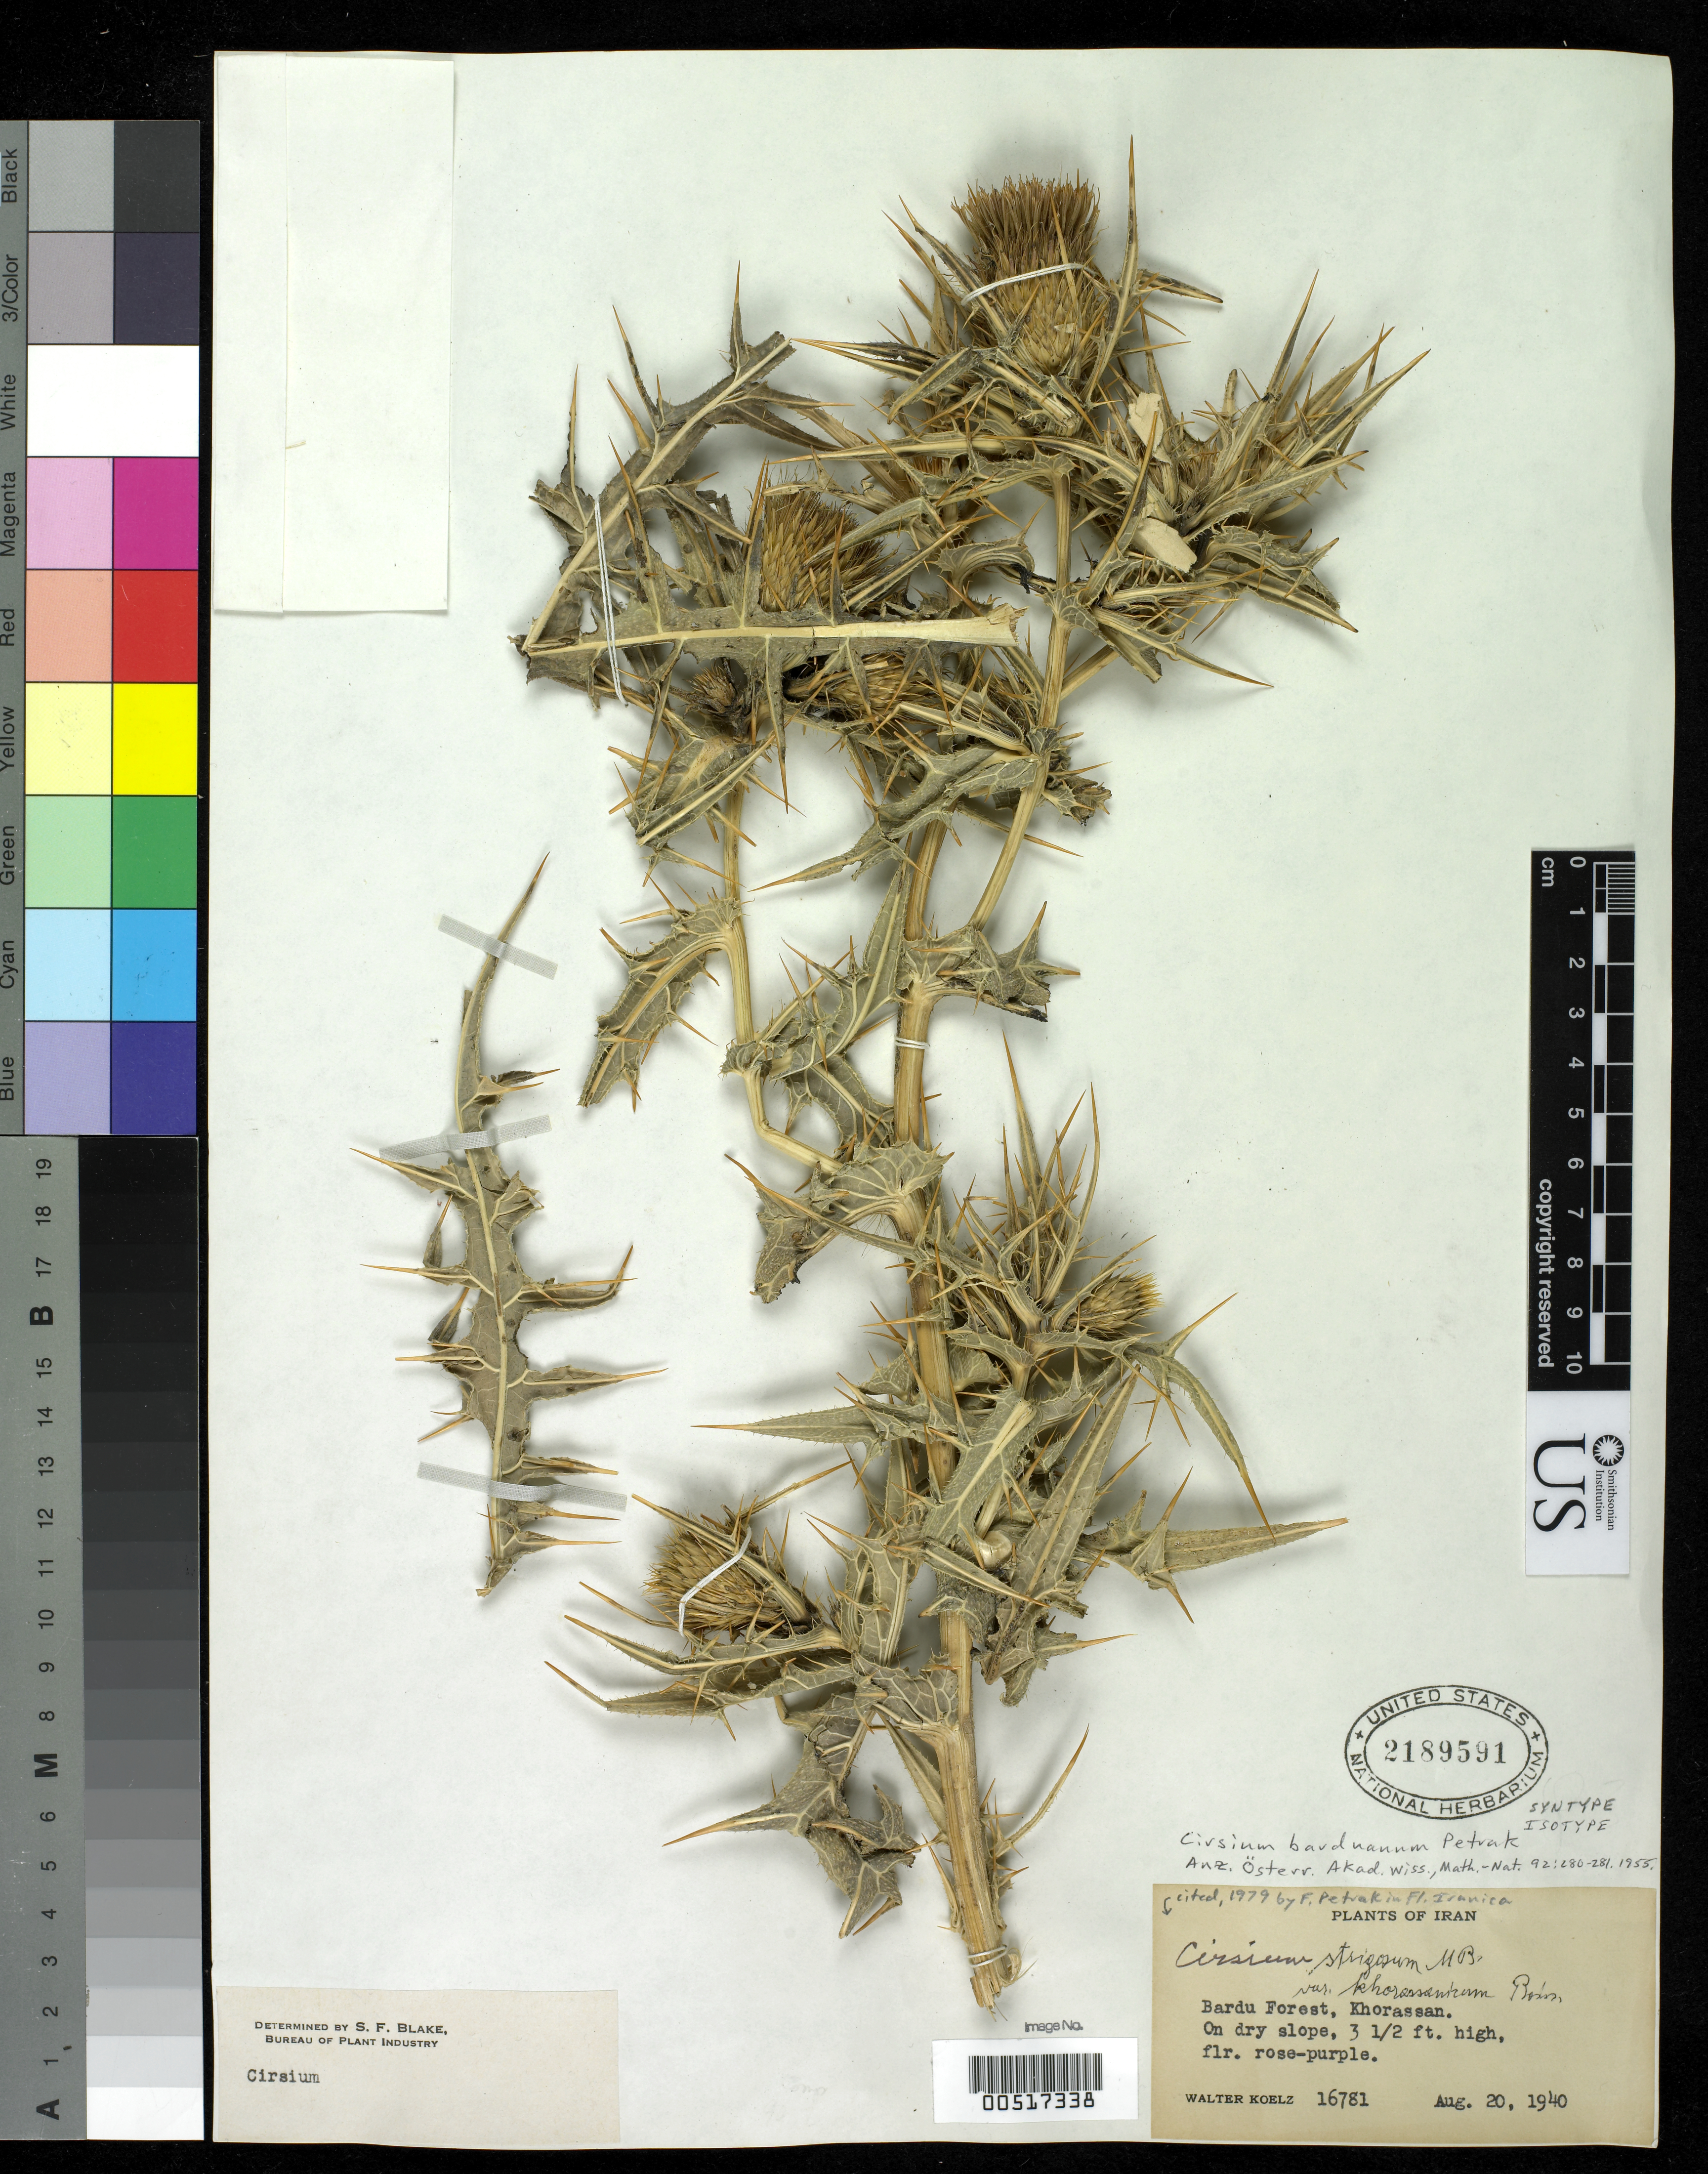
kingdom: Plantae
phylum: Tracheophyta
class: Magnoliopsida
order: Asterales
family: Asteraceae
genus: Cirsium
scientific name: Cirsium barduanum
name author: Petr.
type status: Isotype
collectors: W. N. Koelz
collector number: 16781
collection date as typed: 20 Aug 1940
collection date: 1940-08-20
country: Iran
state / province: Khorasan [obsolete]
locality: Bardu Forest.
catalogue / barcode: US 2189591